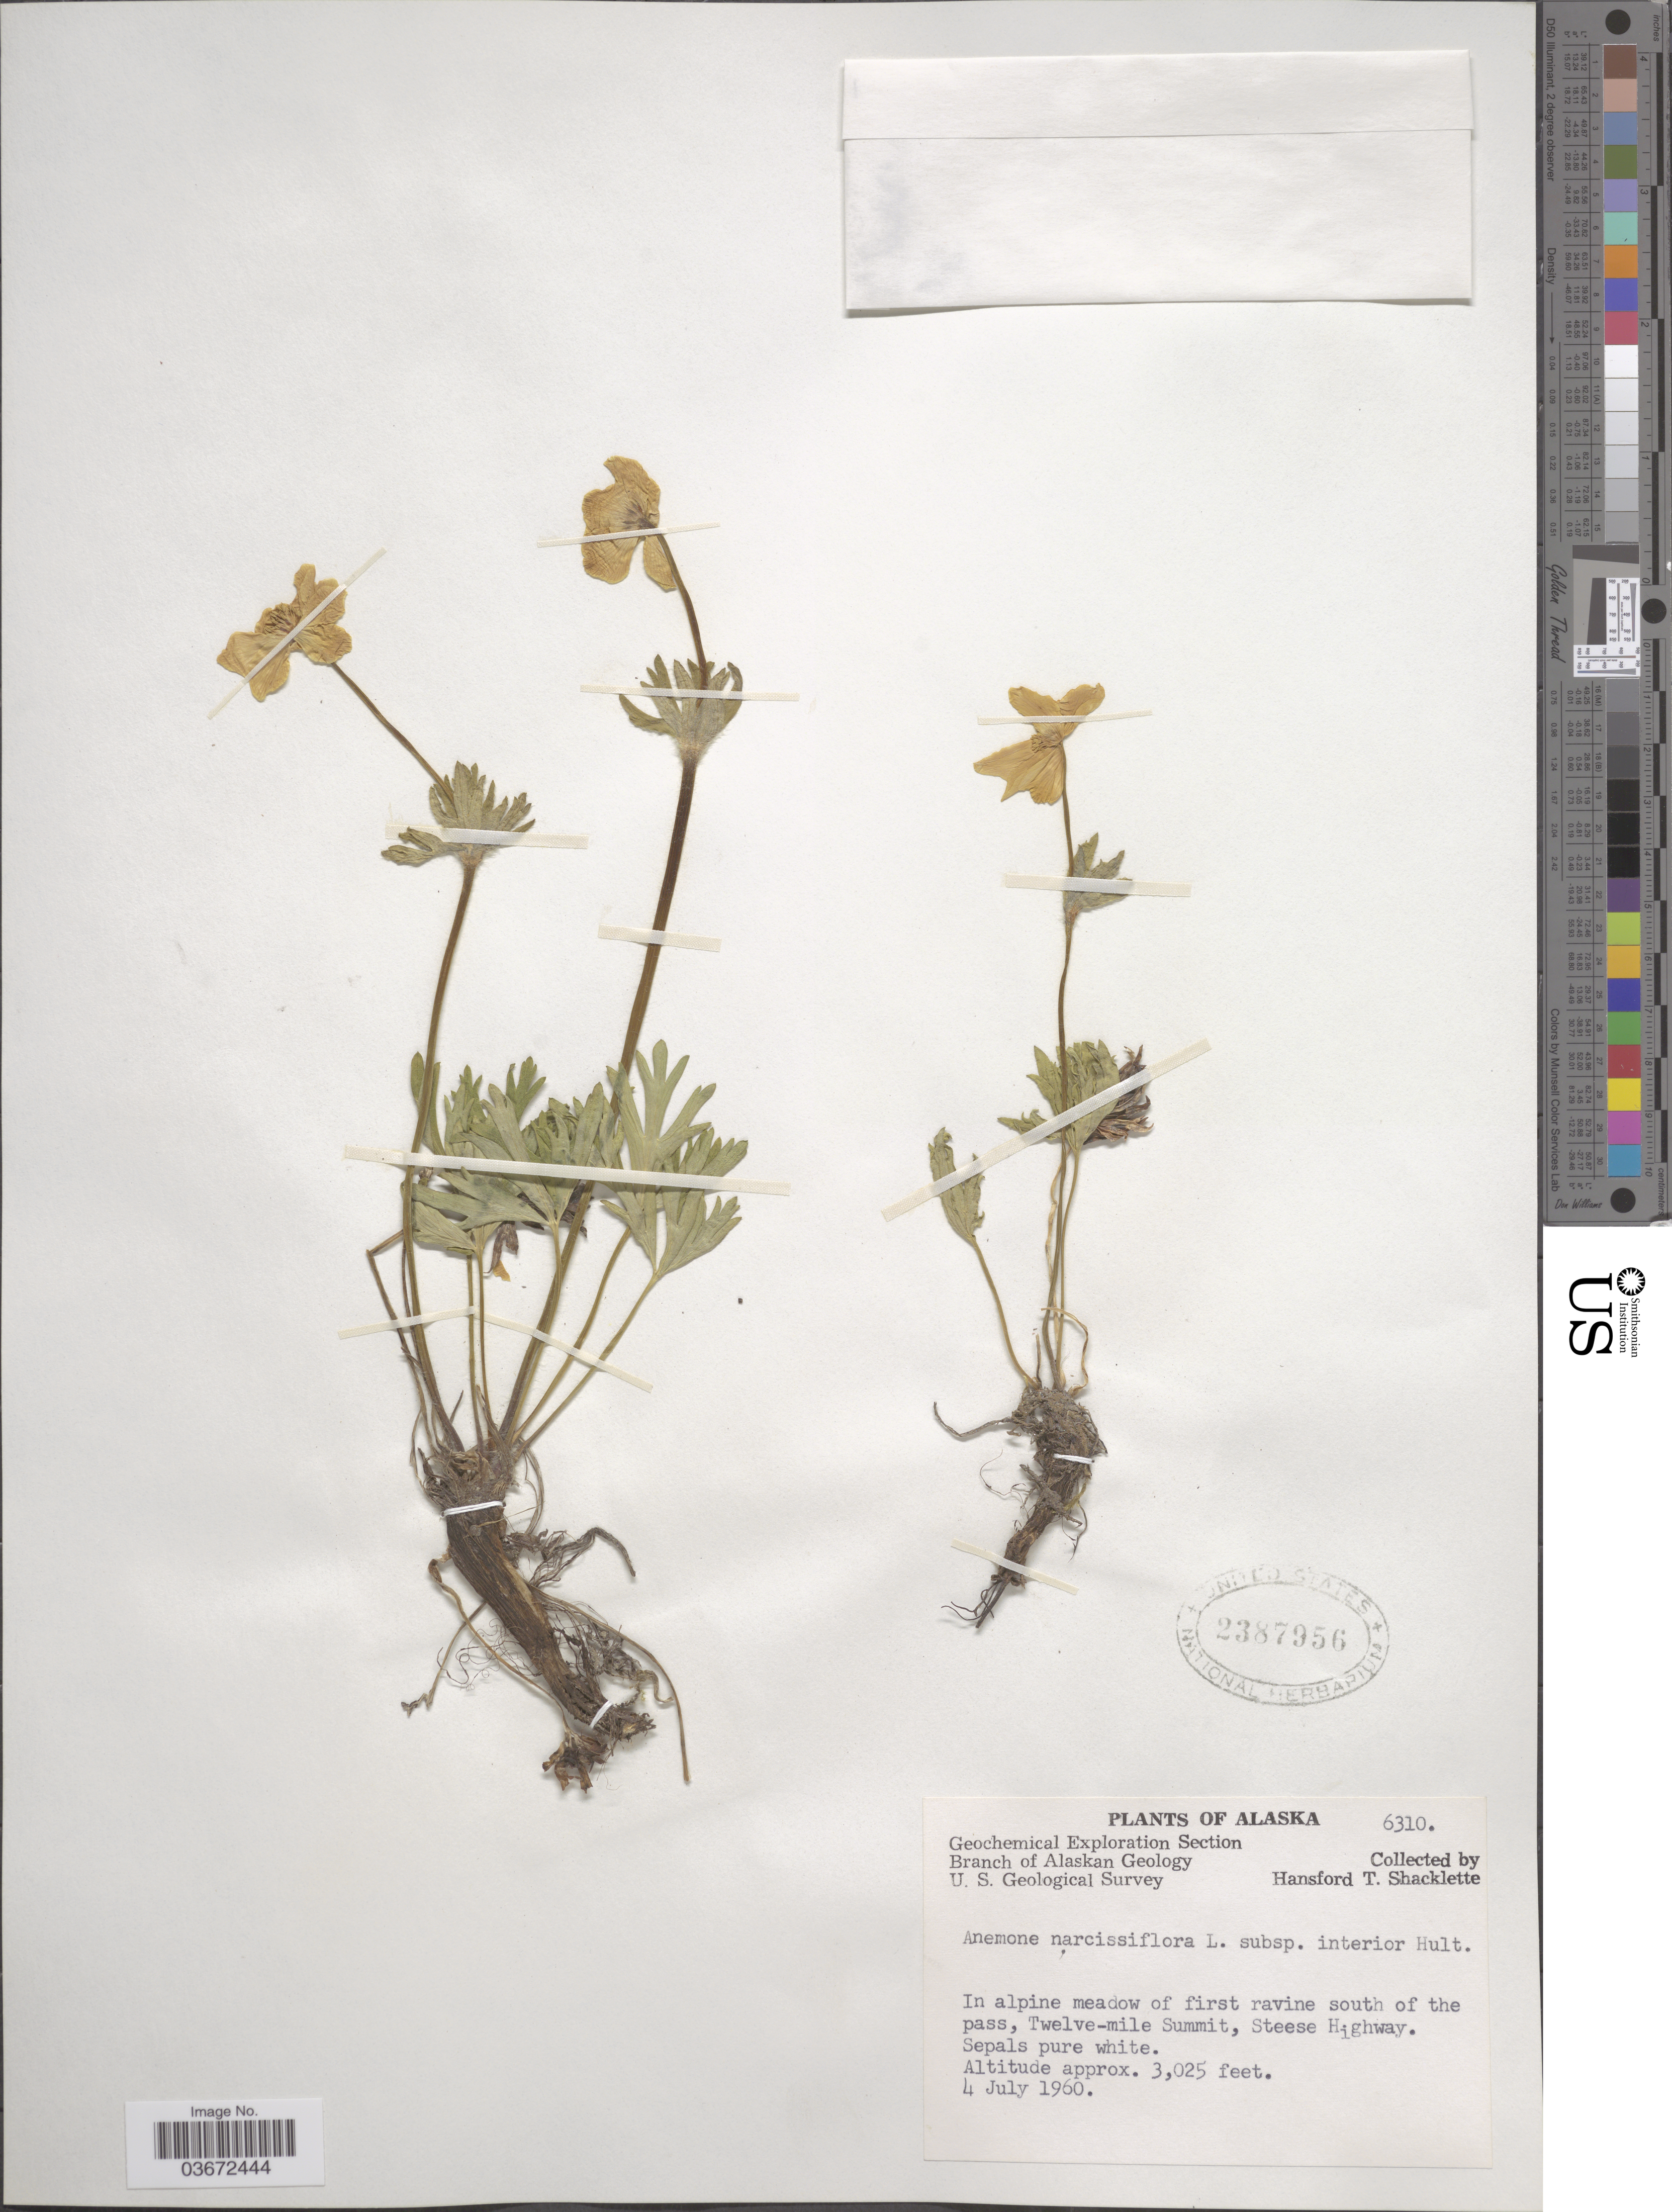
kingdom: Plantae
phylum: Tracheophyta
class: Magnoliopsida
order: Ranunculales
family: Ranunculaceae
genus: Anemone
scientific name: Anemone narcissiflora var. interior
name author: (Hultén) B. Boivin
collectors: H. Shacklette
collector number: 6310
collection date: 1960-07-04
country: United States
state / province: Alaska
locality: In alpine meadow of first ravine south of the pass, Twelve-mile Summit, Steese Highway.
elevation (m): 922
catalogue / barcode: US 2387956